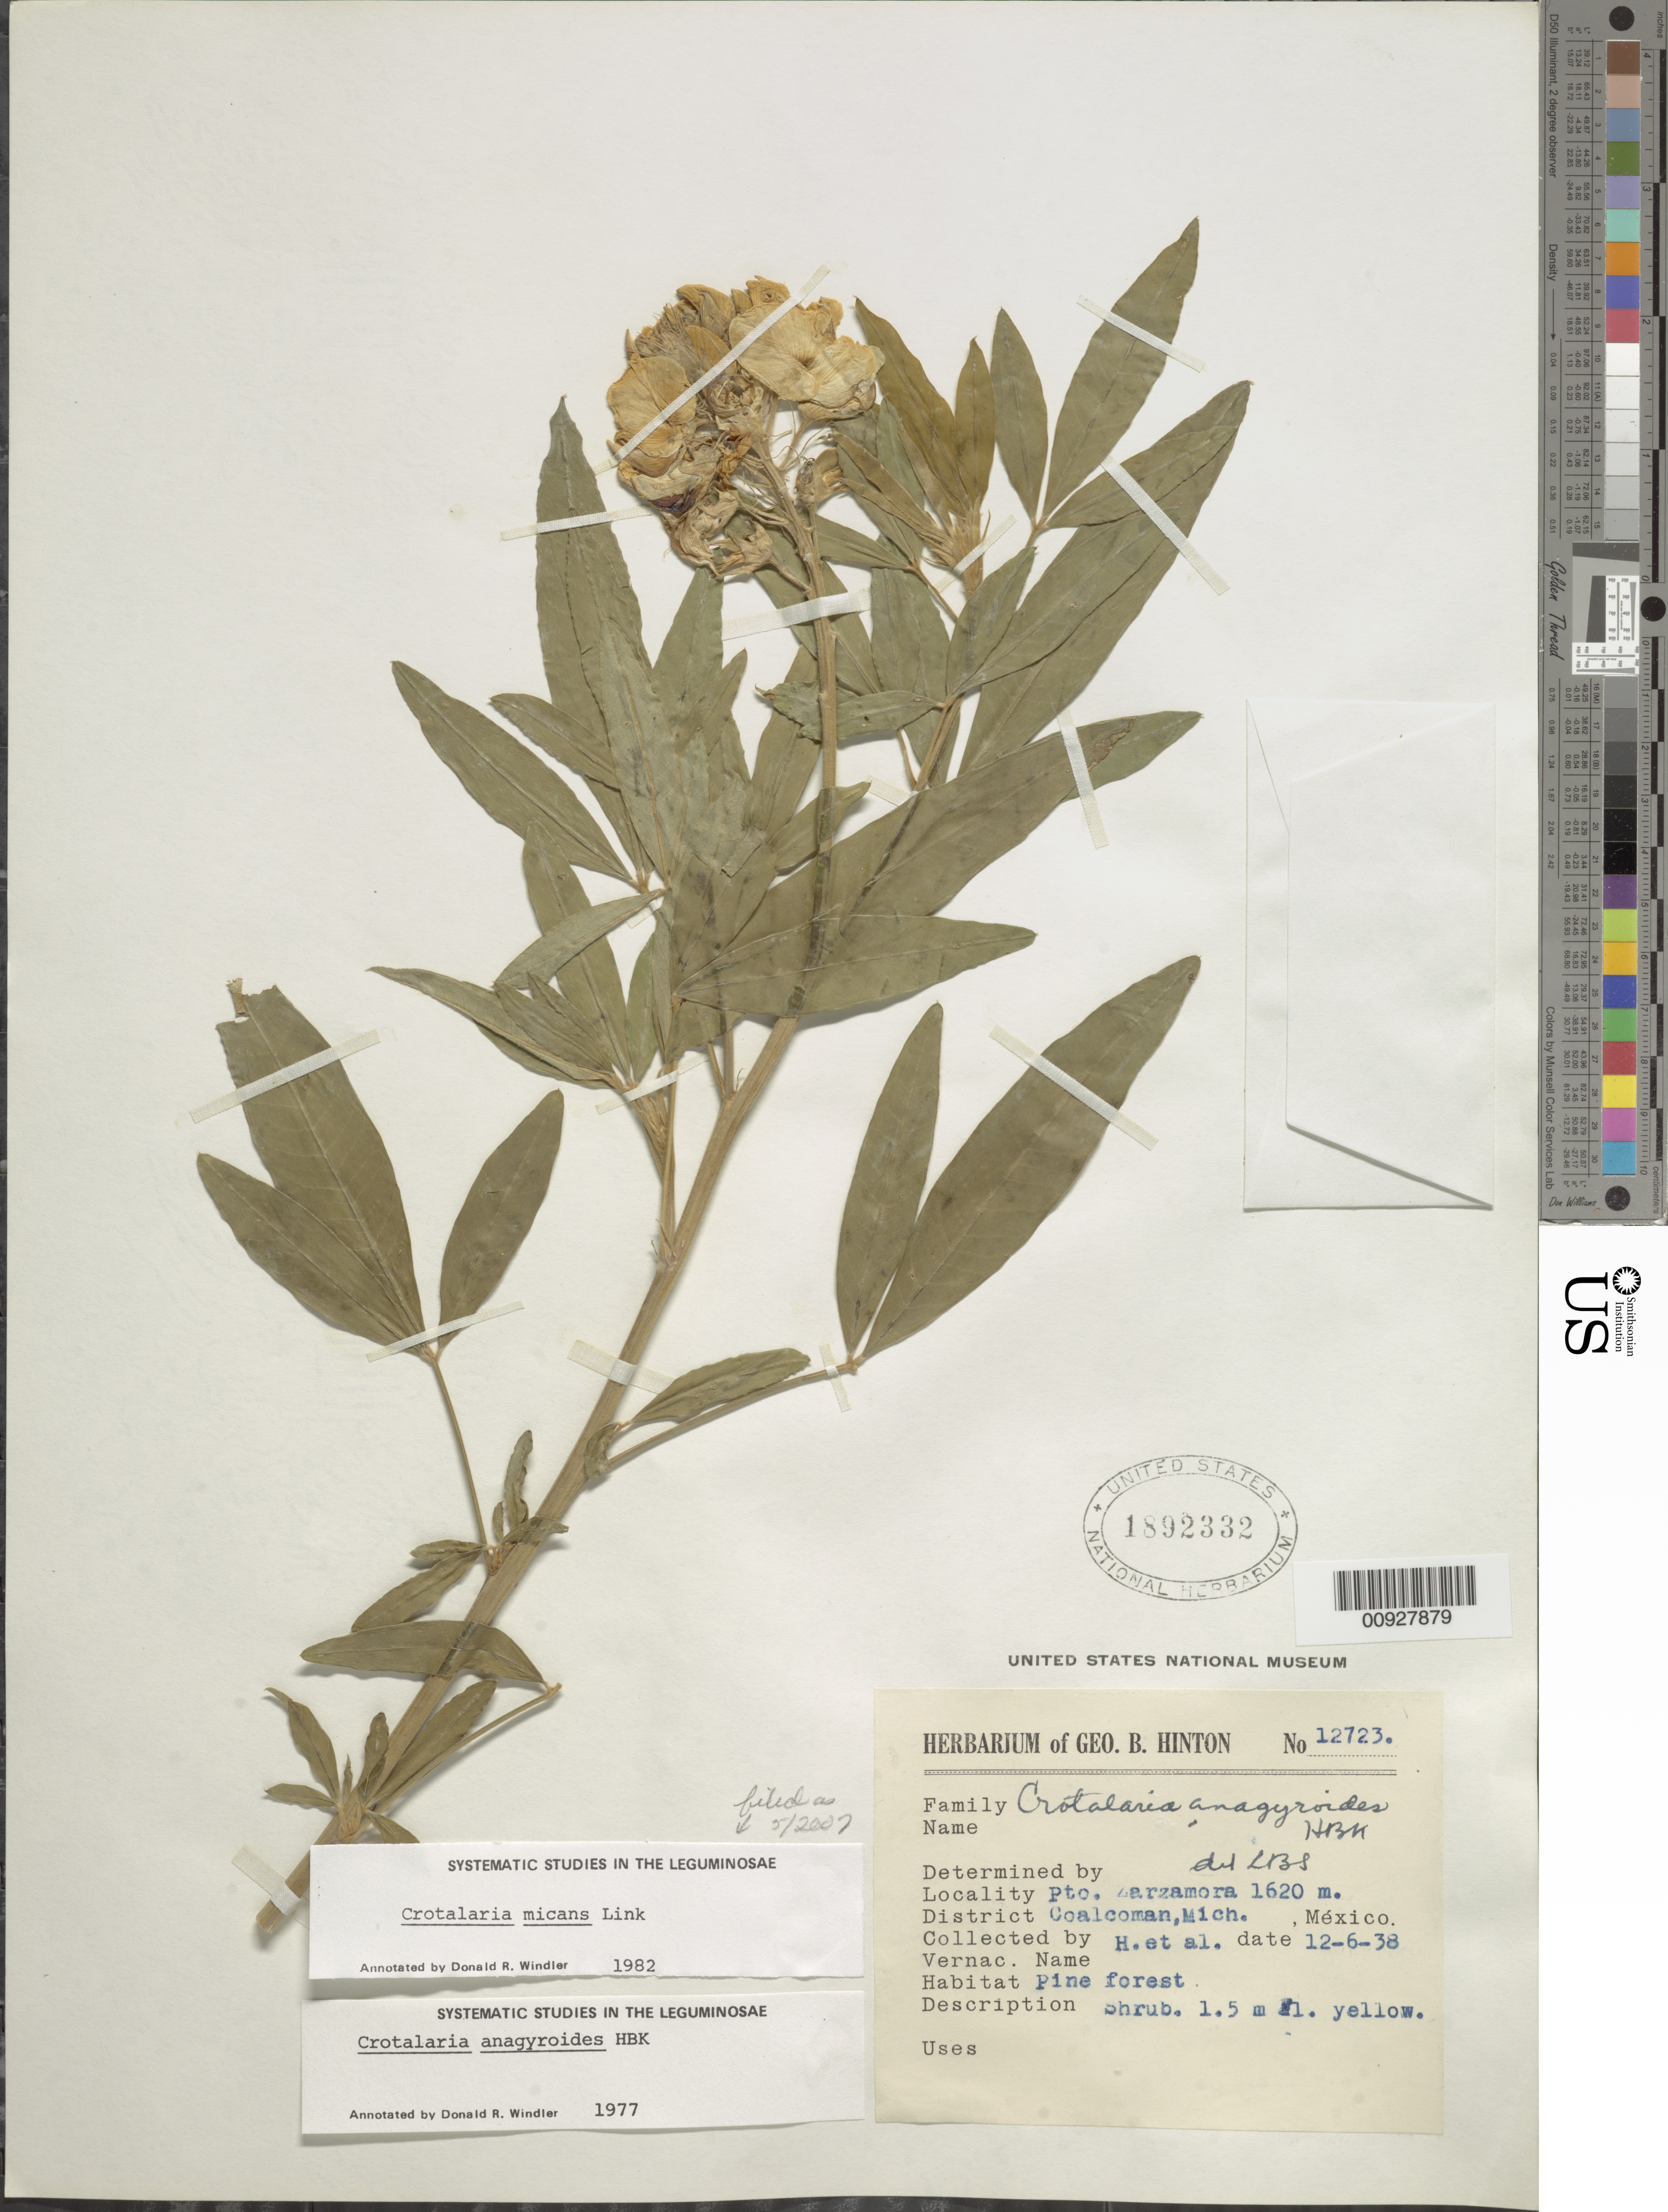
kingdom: Plantae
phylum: Tracheophyta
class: Magnoliopsida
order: Fabales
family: Fabaceae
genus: Crotalaria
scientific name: Crotalaria micans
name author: Link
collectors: G. B. Hinton & et al.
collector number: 12723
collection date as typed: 06 Dec 1938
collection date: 1938-12-06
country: Mexico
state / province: Michoacán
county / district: Coalcomán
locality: Pto. Zarzamora, District Coalcomán, Michoacán.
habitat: Pine forest.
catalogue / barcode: US 1892332